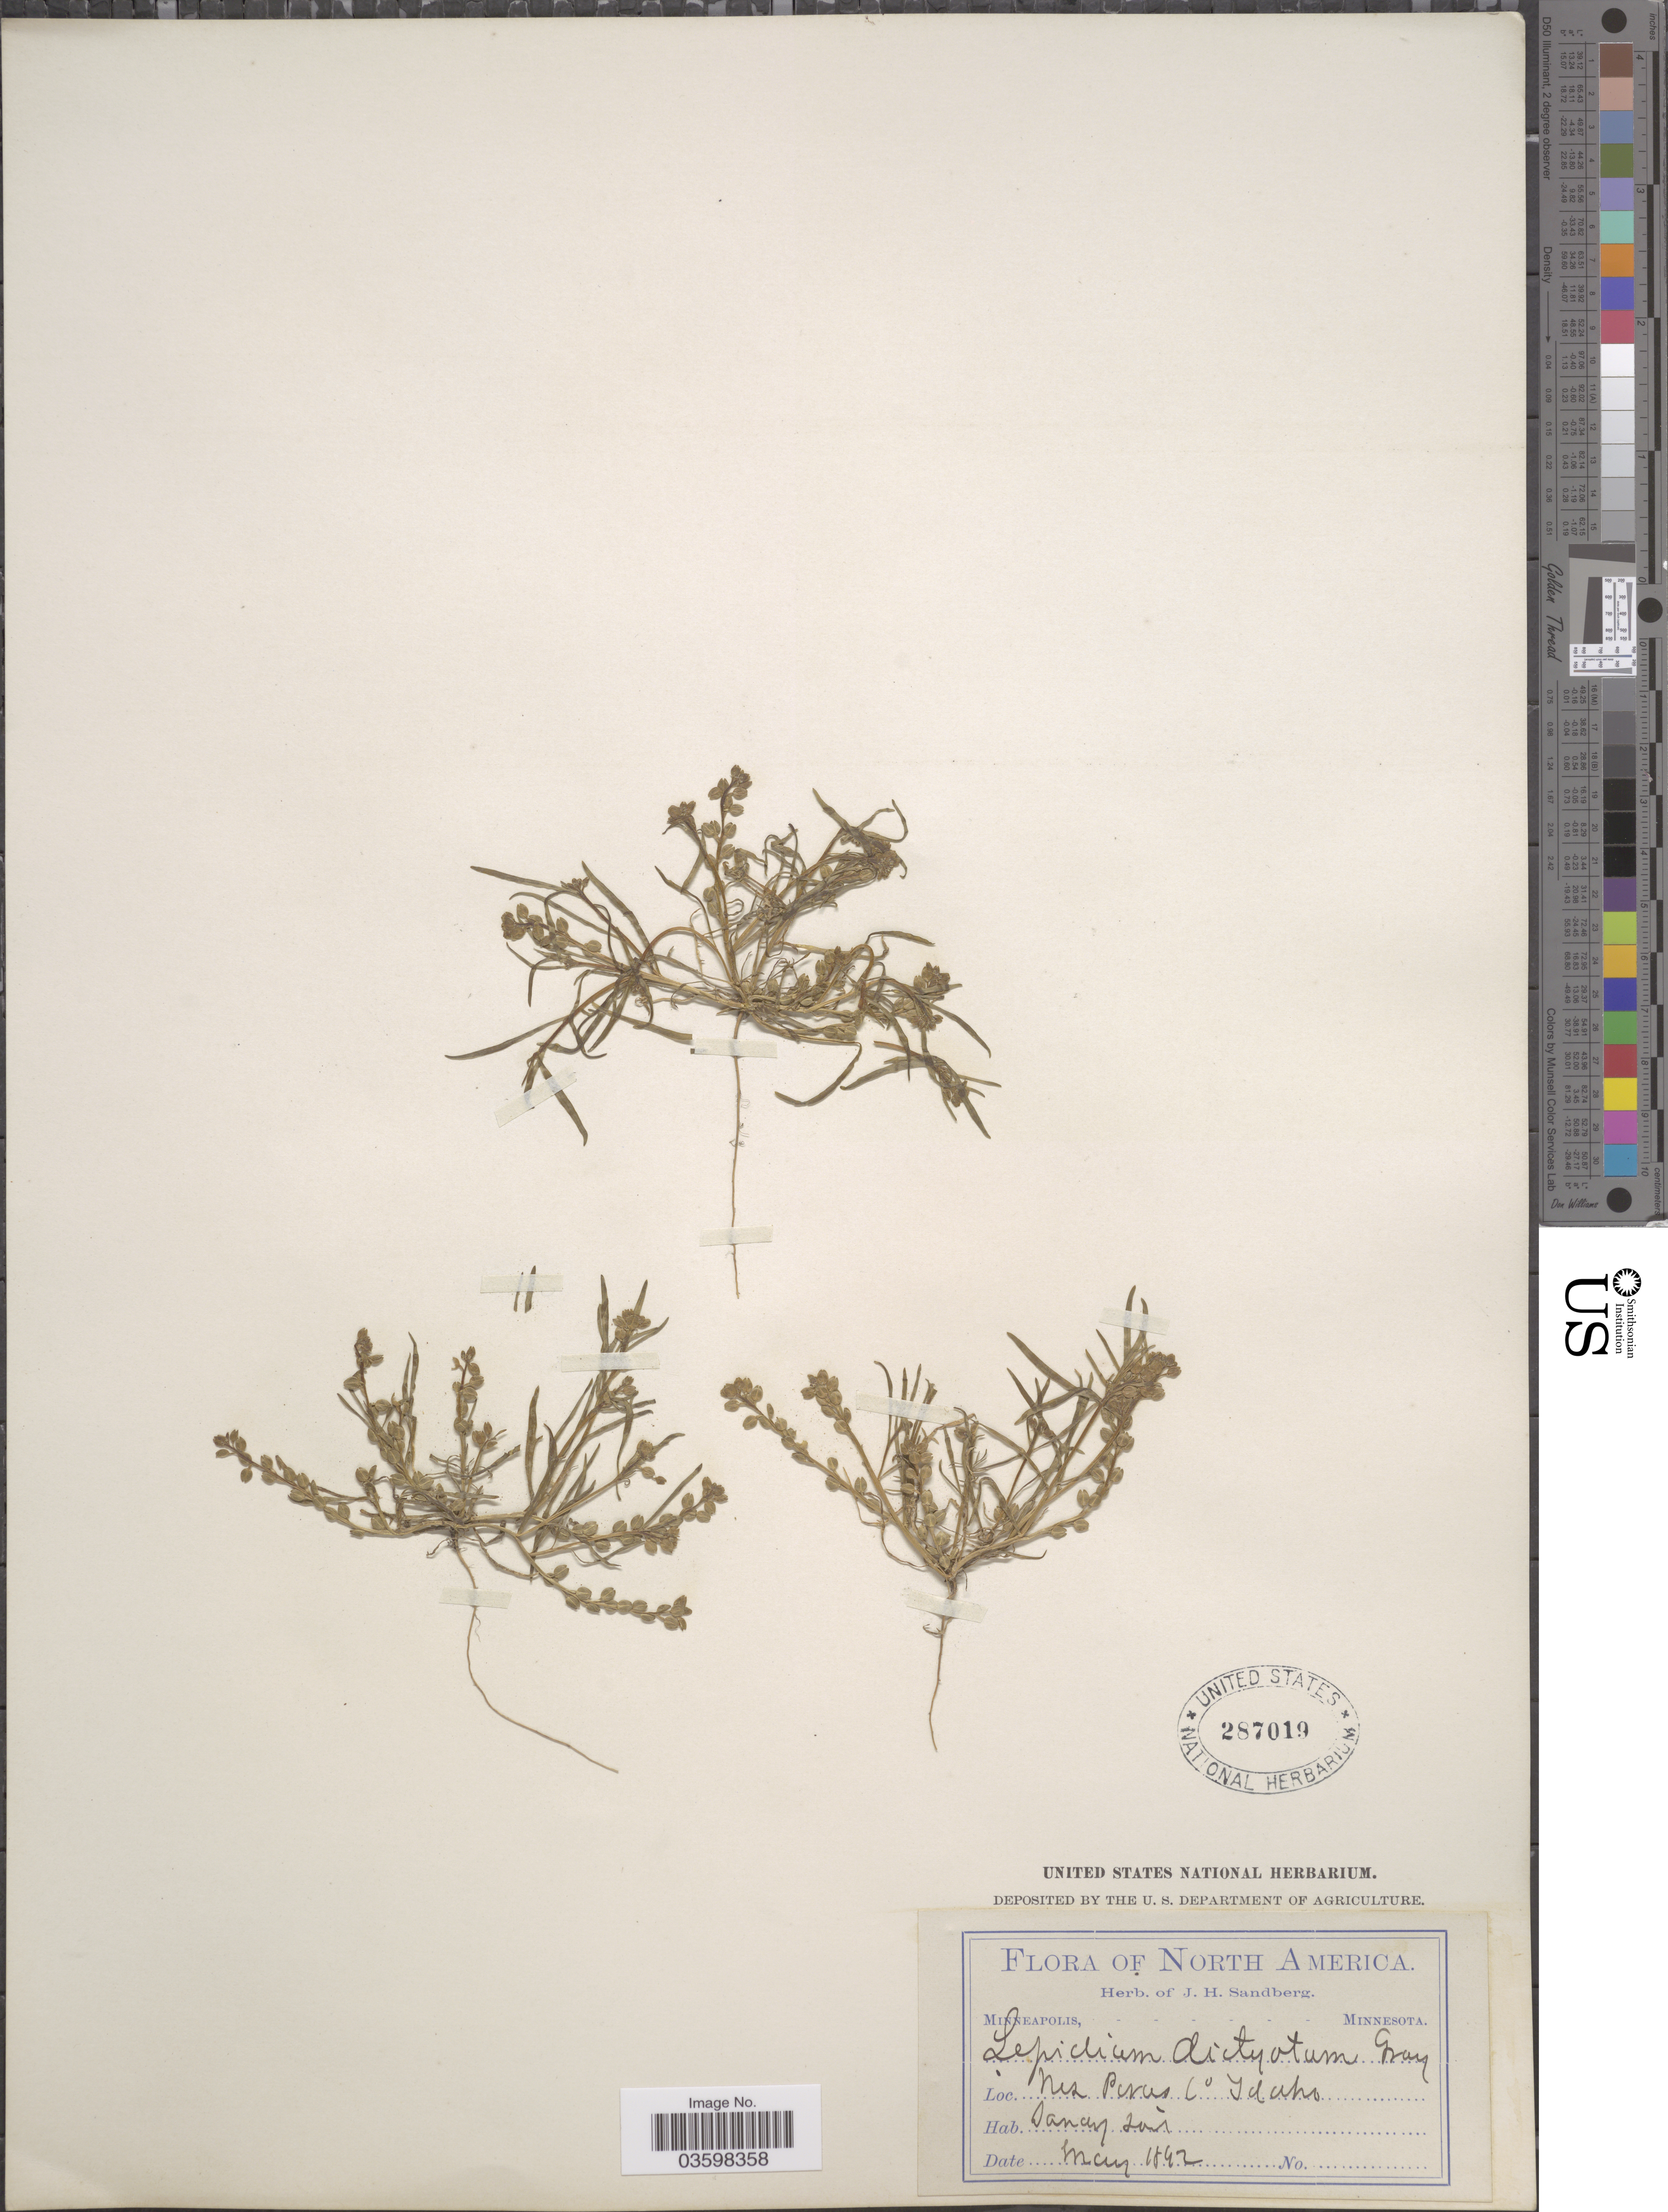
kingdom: Plantae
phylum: Tracheophyta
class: Magnoliopsida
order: Brassicales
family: Brassicaceae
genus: Lepidium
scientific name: Lepidium dictyotum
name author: A. Gray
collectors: ex. herb. J. H. Sandberg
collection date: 1892-05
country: United States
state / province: Idaho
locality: Nez Perces Co.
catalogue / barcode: US 287019